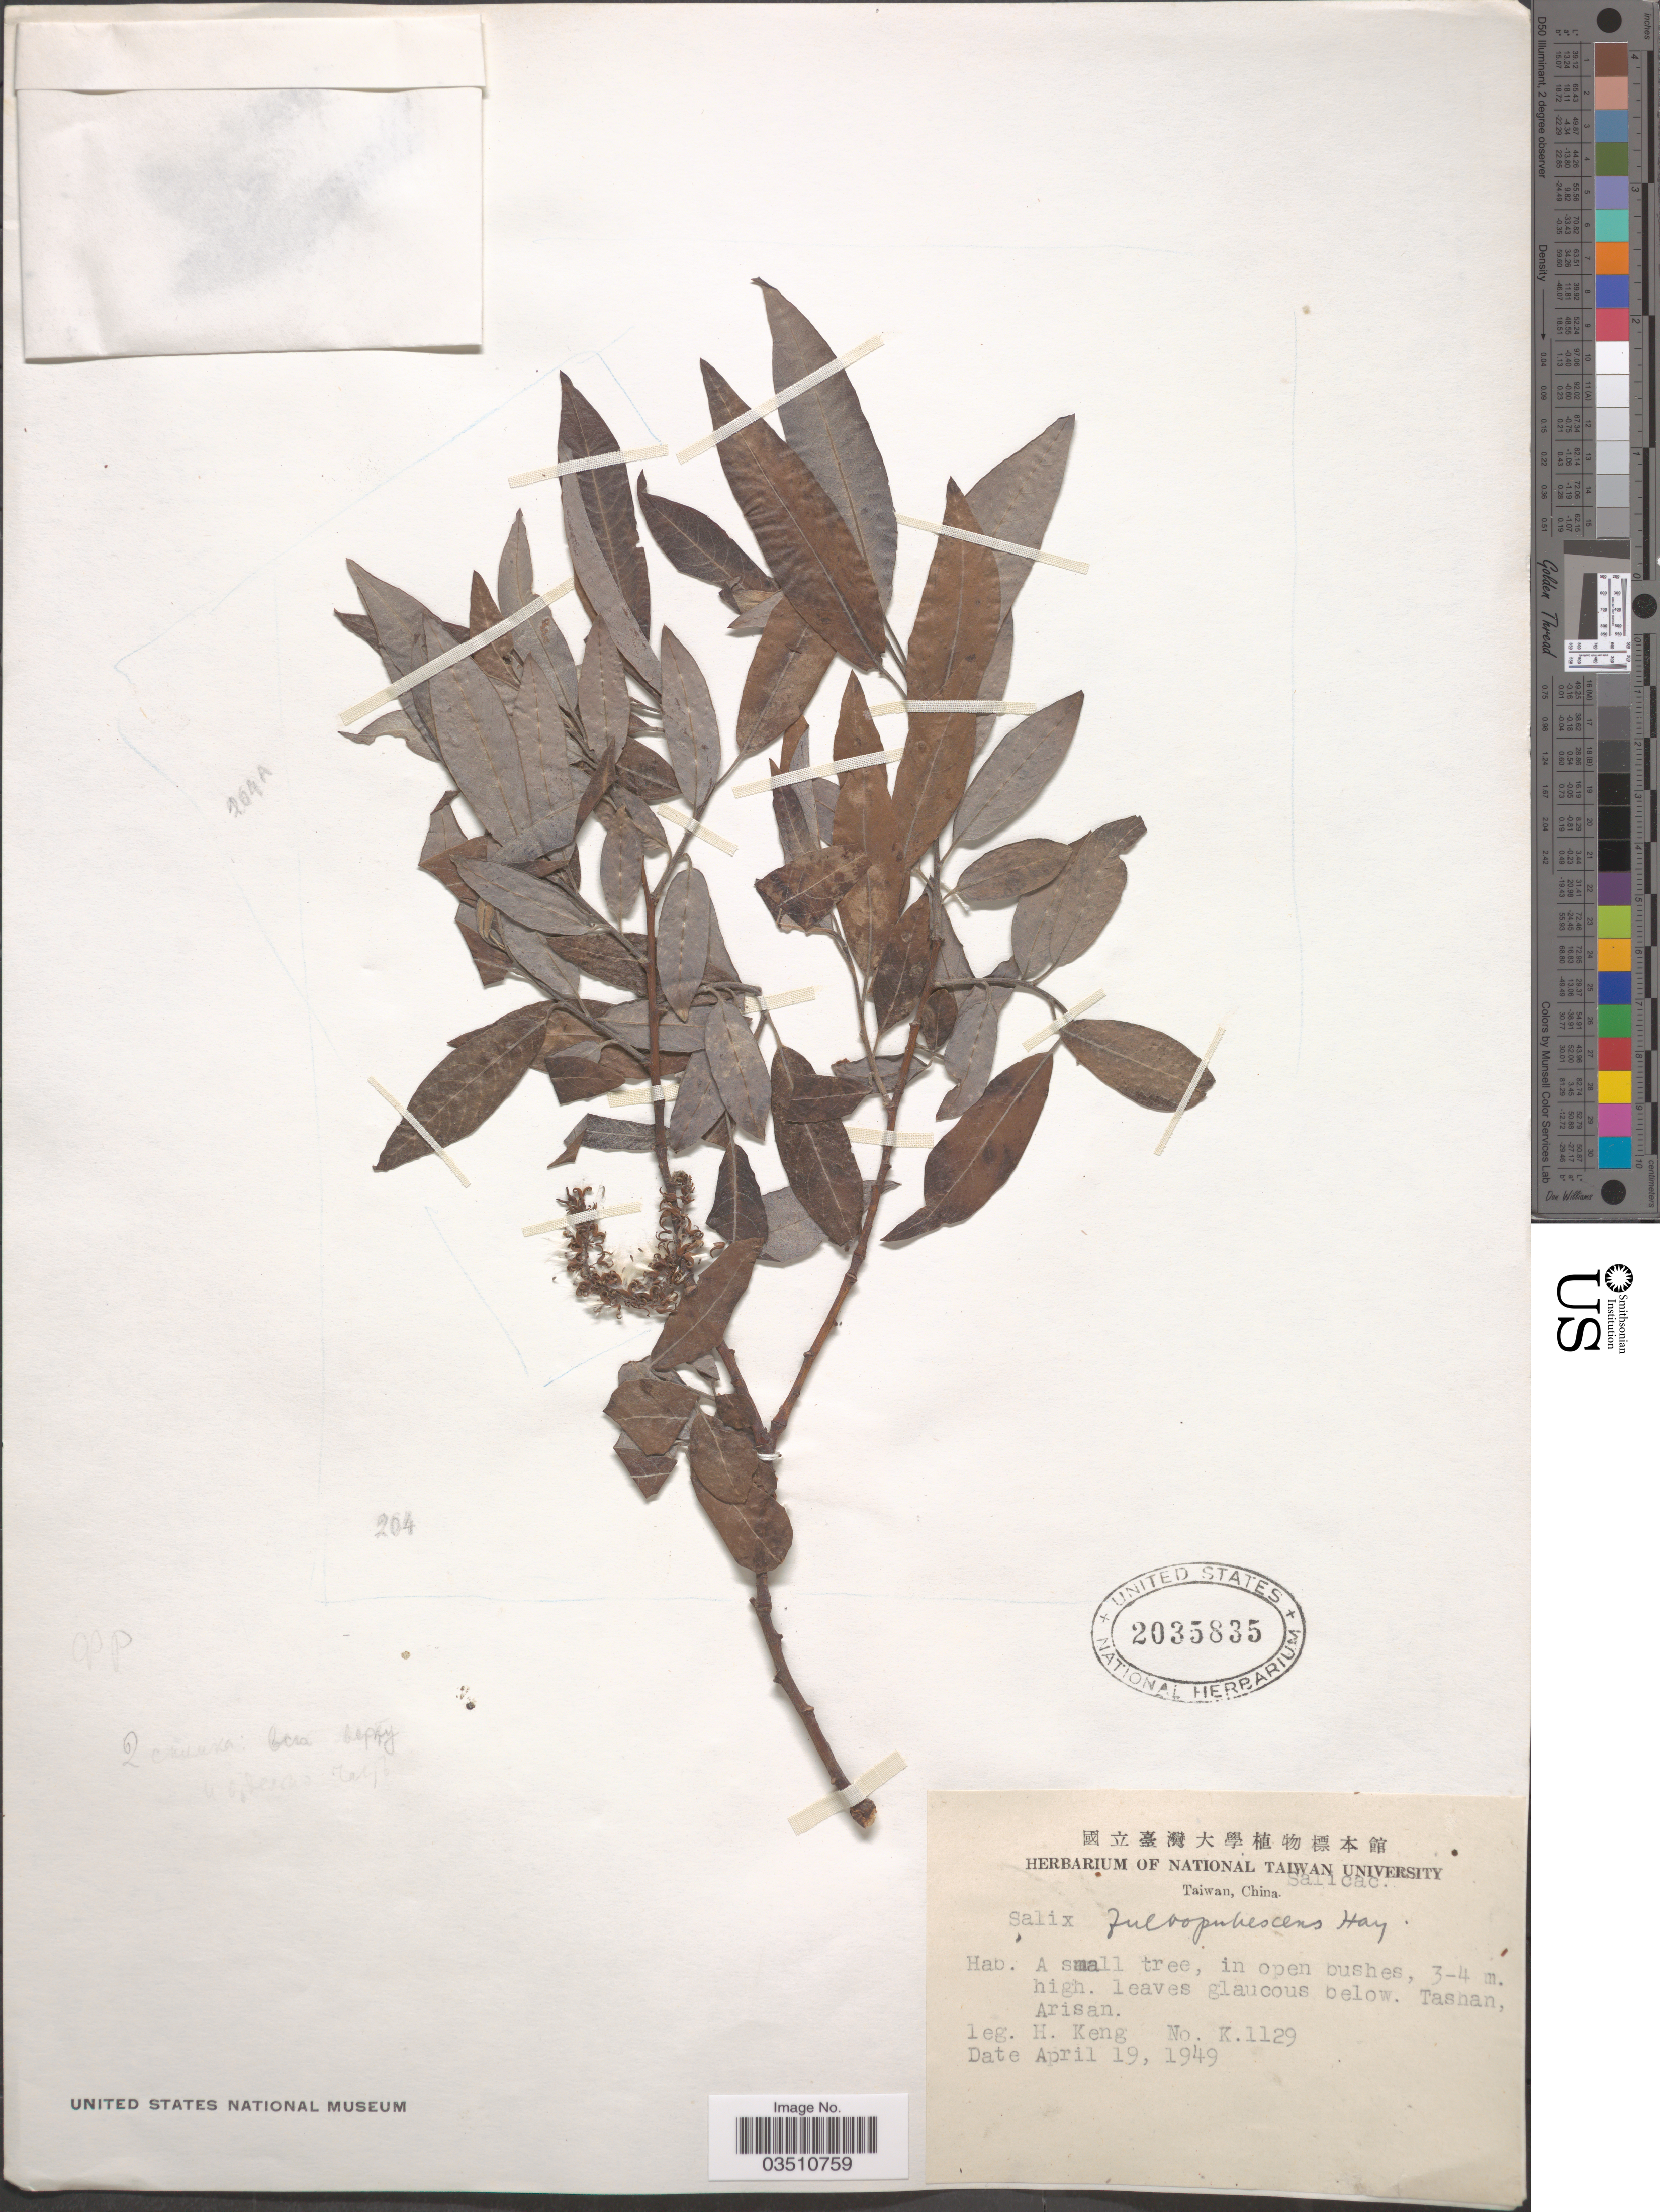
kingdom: Plantae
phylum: Tracheophyta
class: Magnoliopsida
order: Malpighiales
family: Salicaceae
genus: Salix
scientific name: Salix fulvopubescens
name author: Hayata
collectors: H. Keng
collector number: K1129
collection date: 1949-04-19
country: Taiwan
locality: Tashan, Arisan.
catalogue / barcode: US 2035835